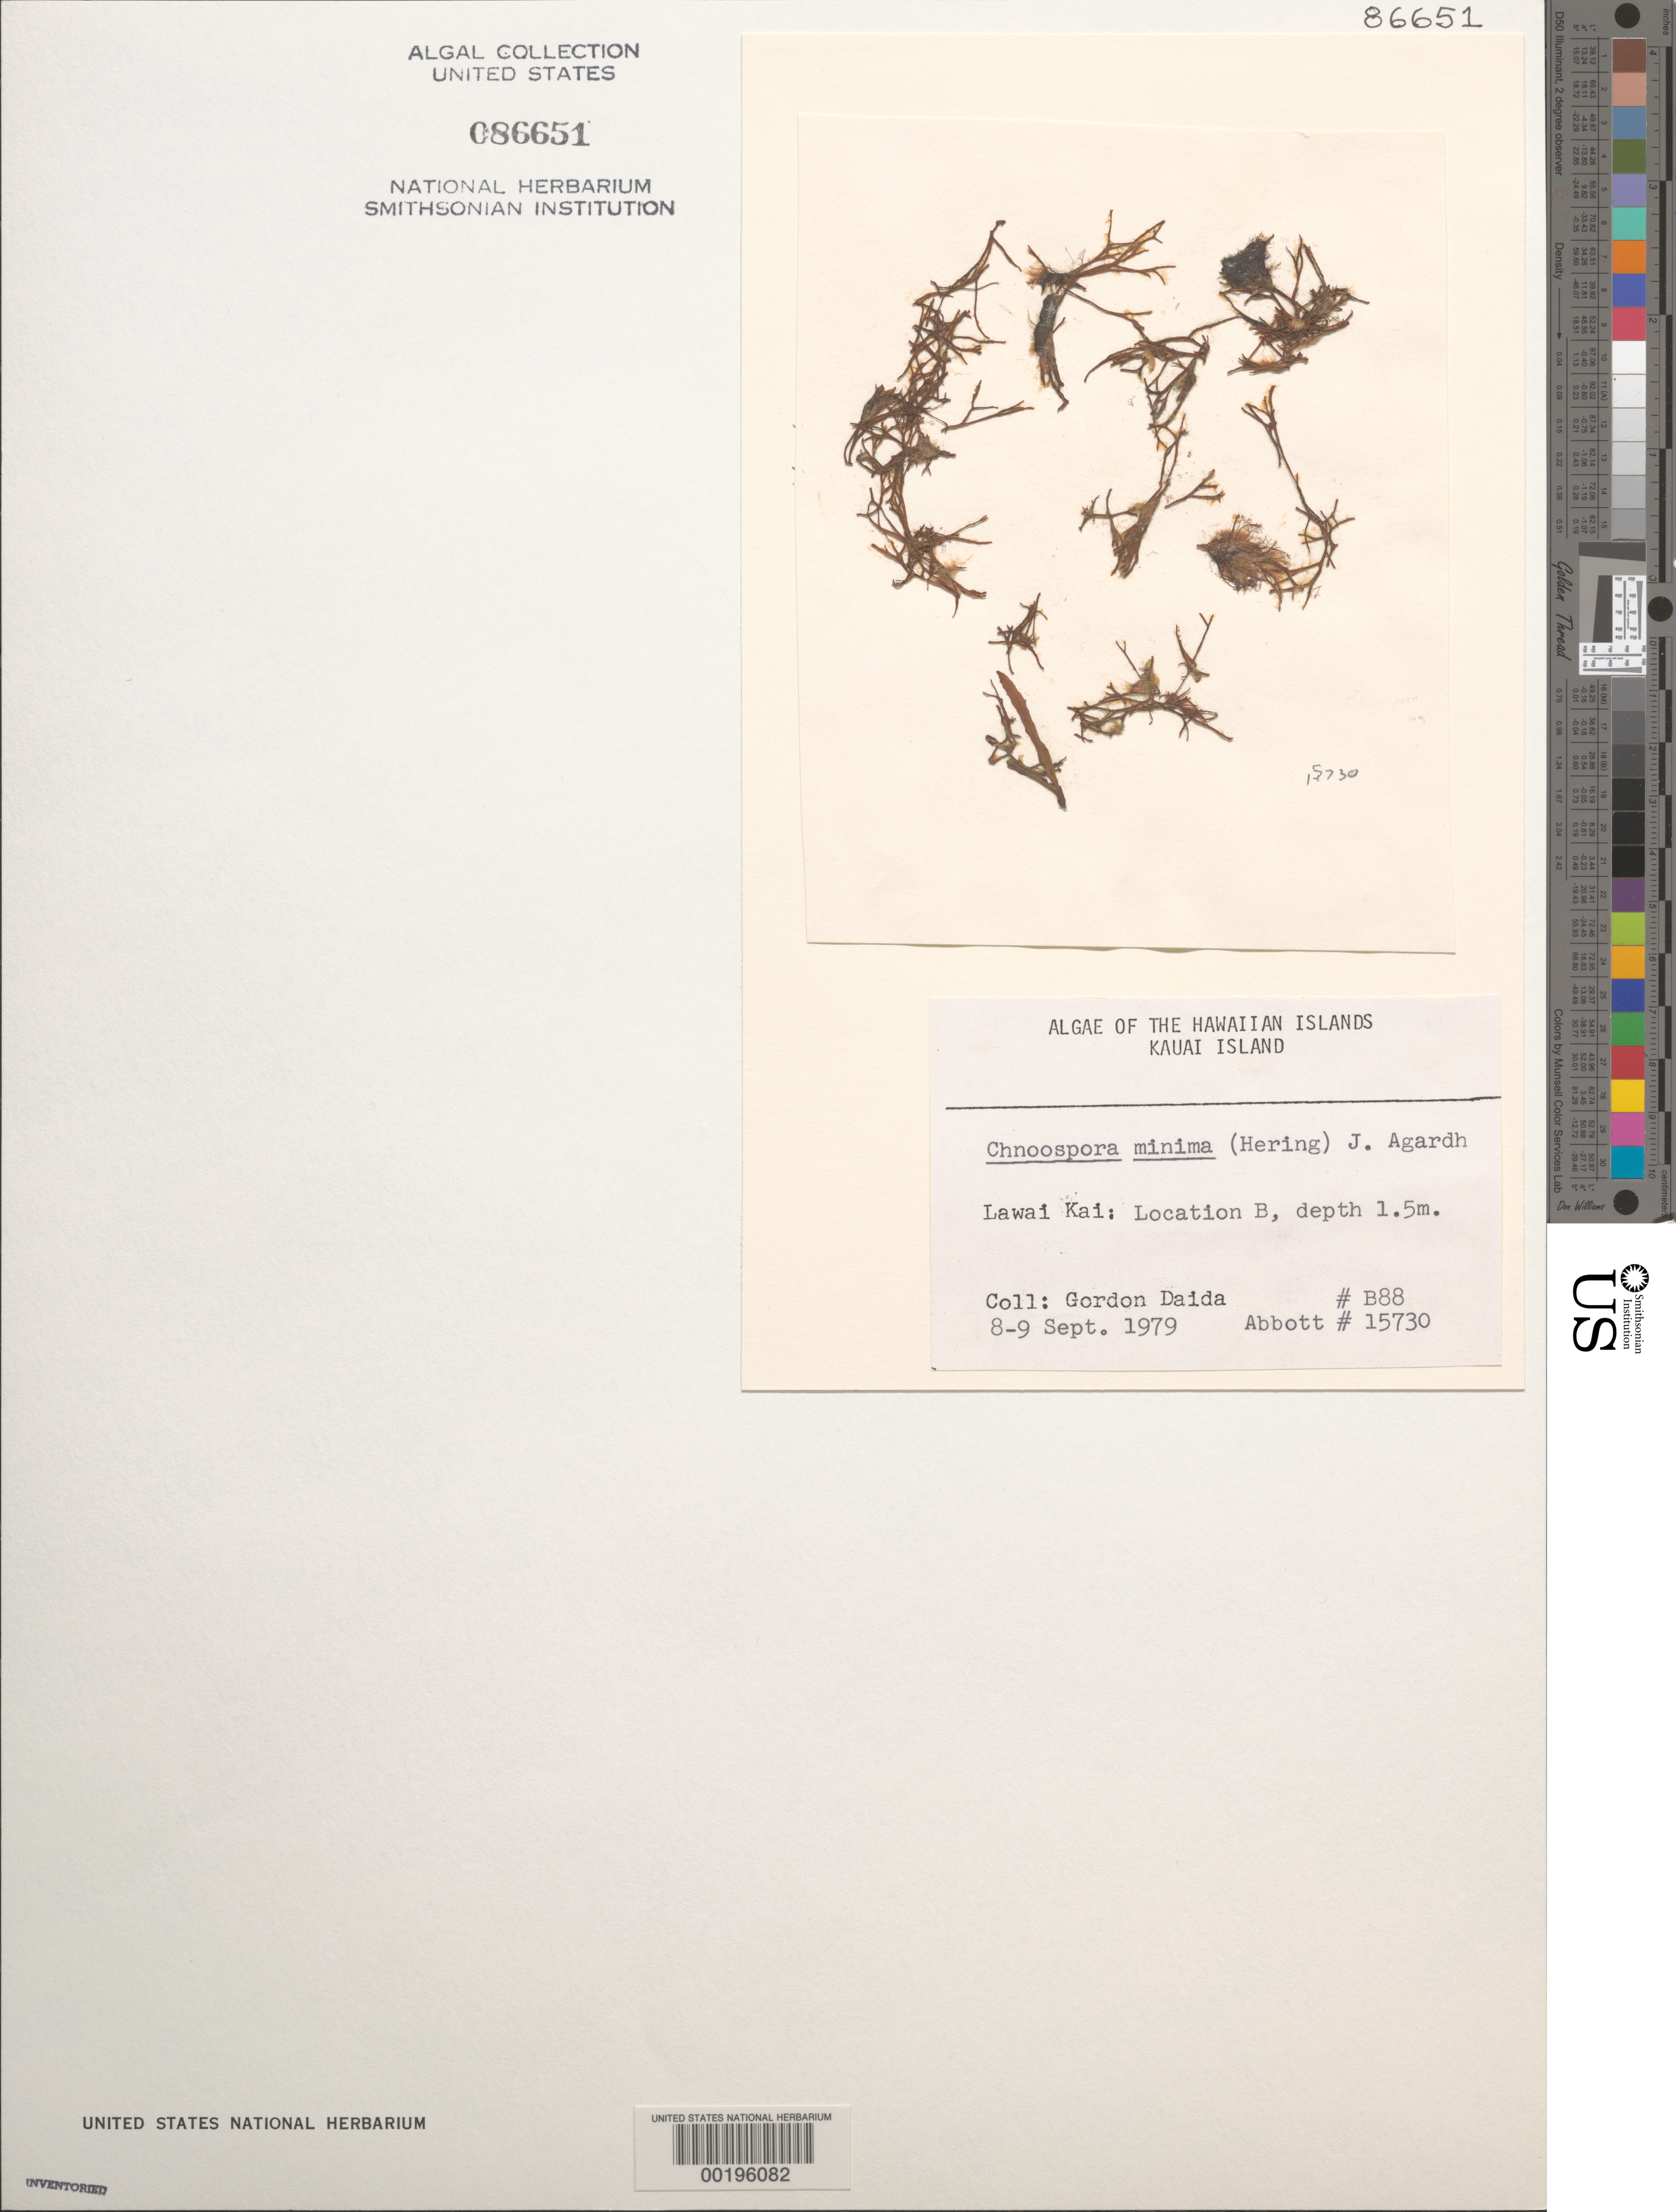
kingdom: Chromista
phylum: Ochrophyta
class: Phaeophyceae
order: Scytosiphonales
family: Scytosiphonaceae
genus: Chnoospora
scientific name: Chnoospora minima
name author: (Hering) Papenf.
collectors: G. Daida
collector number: B88 & IAA 15730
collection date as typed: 08 Sep 1979 to 09 Sep 1979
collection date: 1979-09-08/1979-09-09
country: United States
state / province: Hawaii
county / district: Kaui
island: Kaua'i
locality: Lawai Kai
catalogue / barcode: US 86651